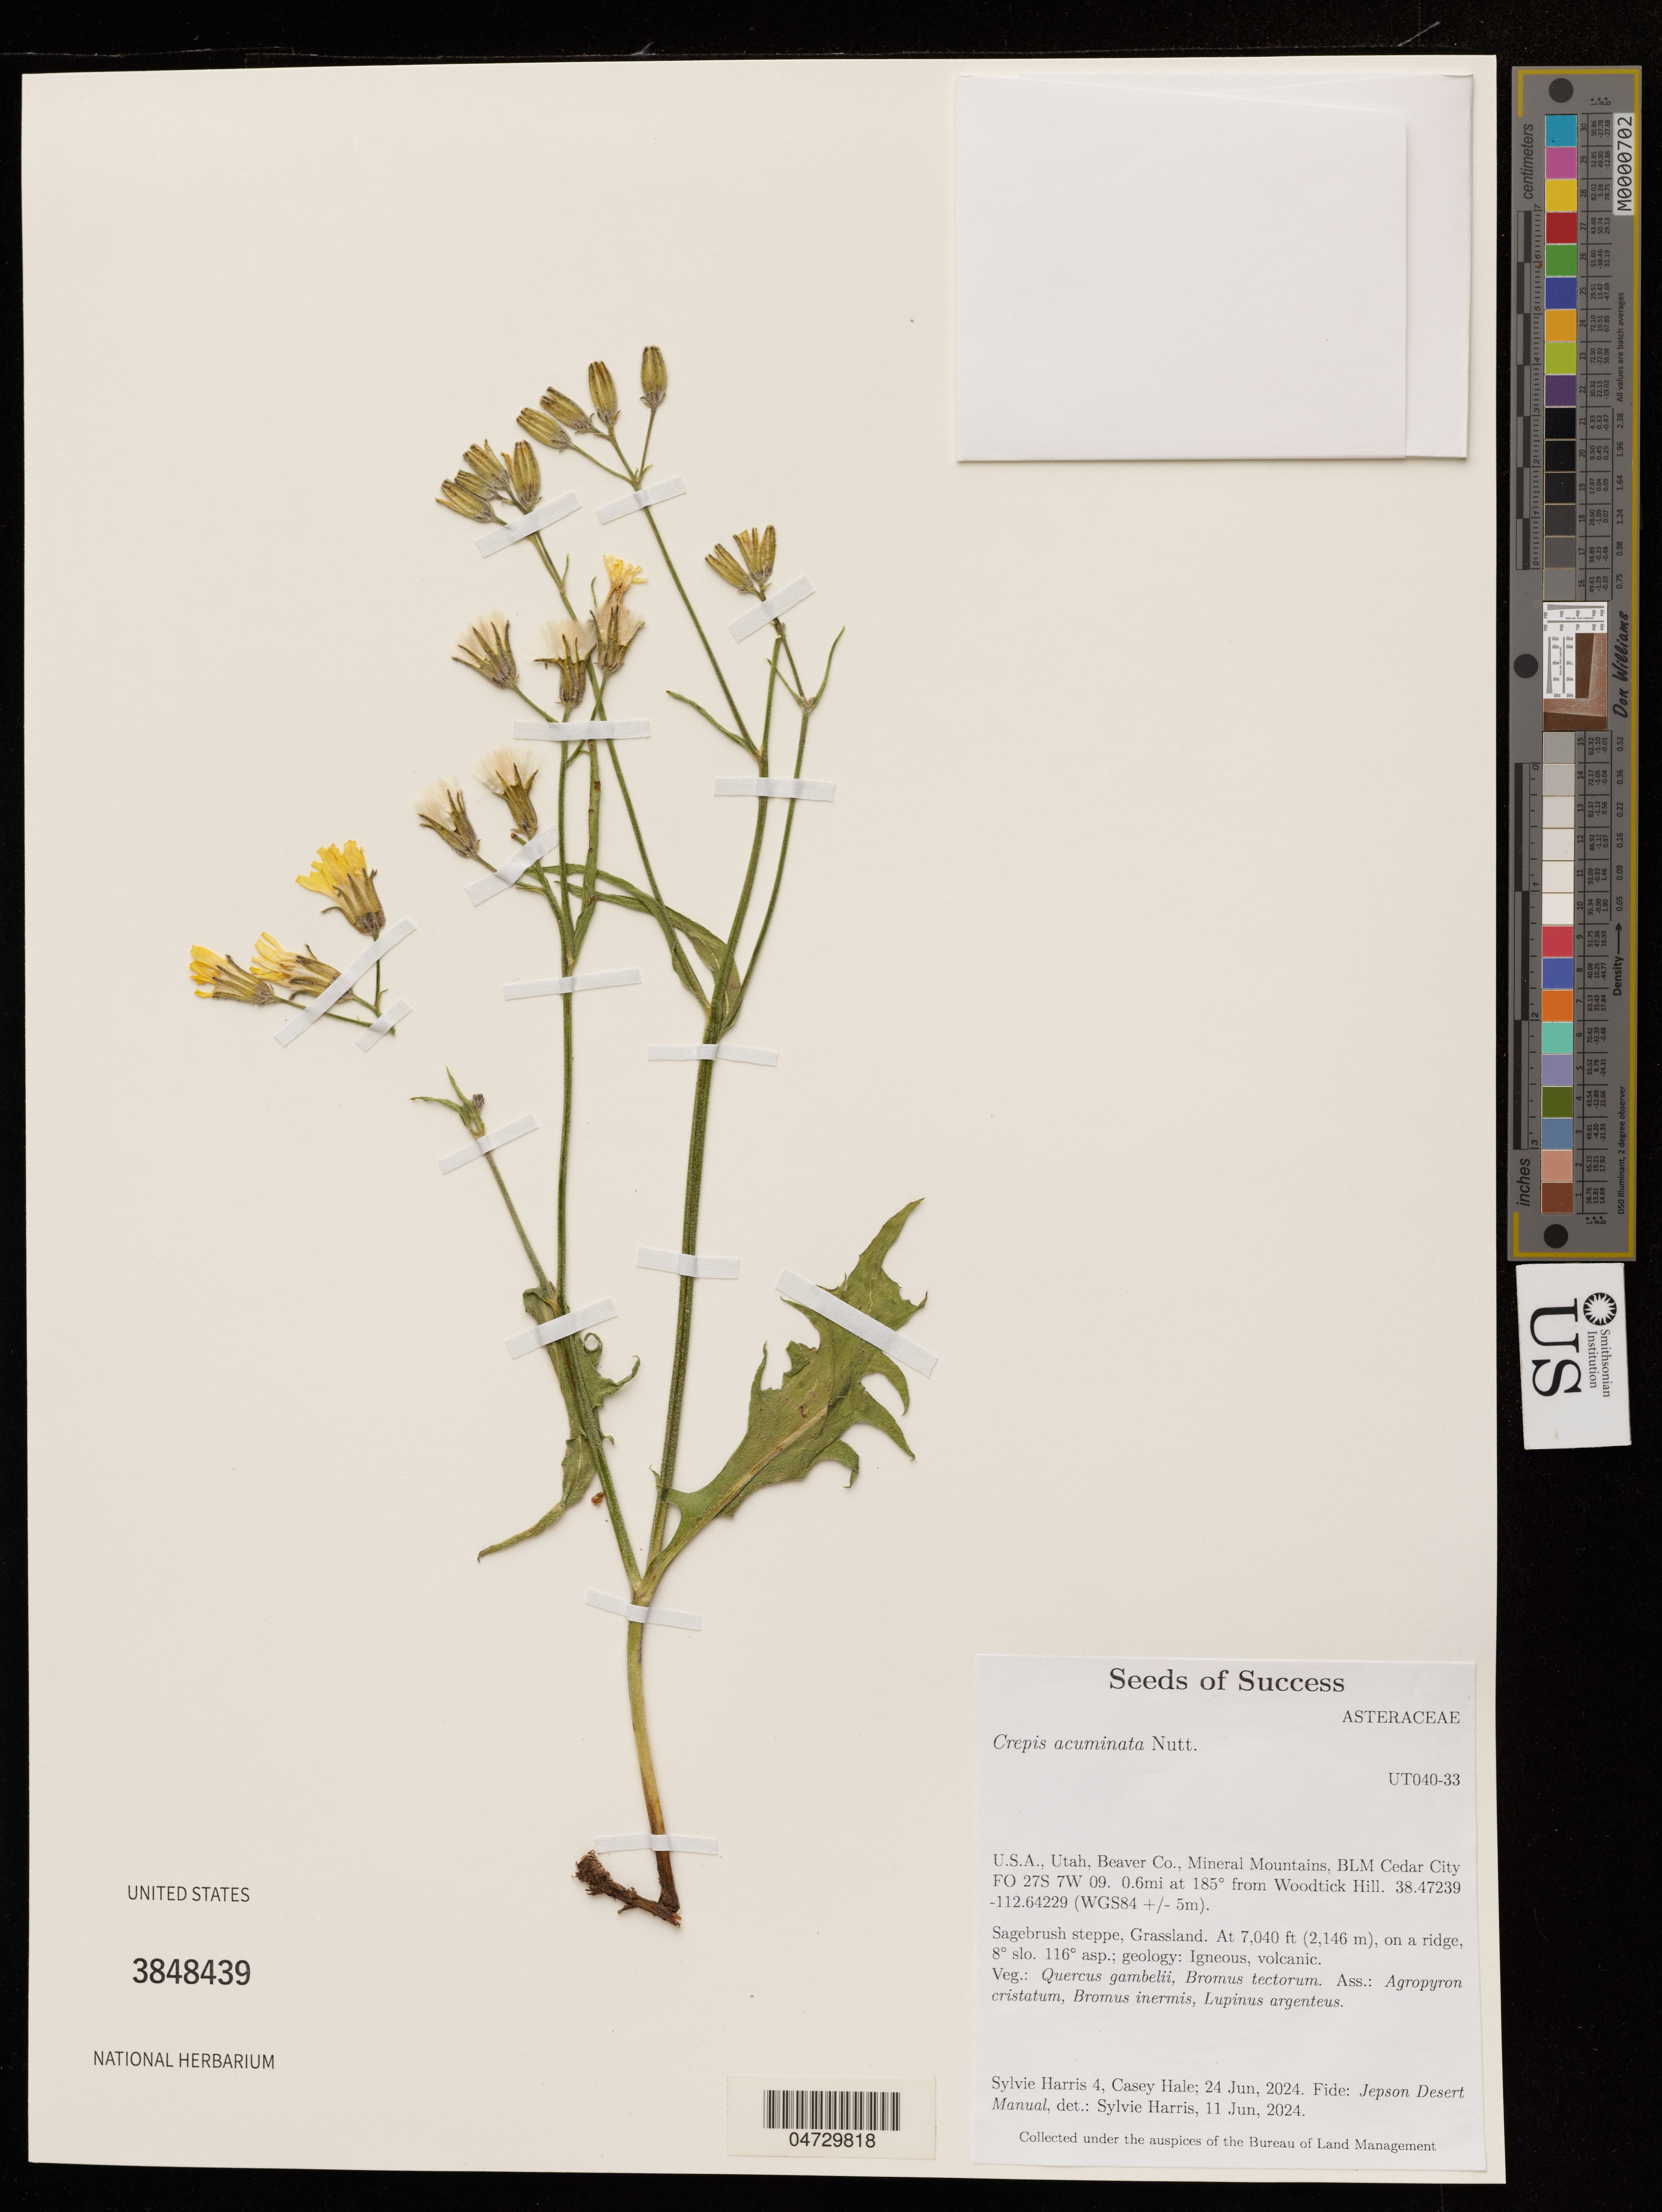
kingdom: Plantae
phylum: Tracheophyta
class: Magnoliopsida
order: Asterales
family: Asteraceae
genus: Crepis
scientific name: Crepis acuminata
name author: Nutt.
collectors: S. Harris & C. Hale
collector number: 4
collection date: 2024-06-24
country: United States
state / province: Utah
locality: Beaver Co., Mineral Mountains, BLM Cedar City FO 27S 7W 09. 0.6mi at 185 from Woodtick Hill.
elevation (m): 2146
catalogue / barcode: US 3848439